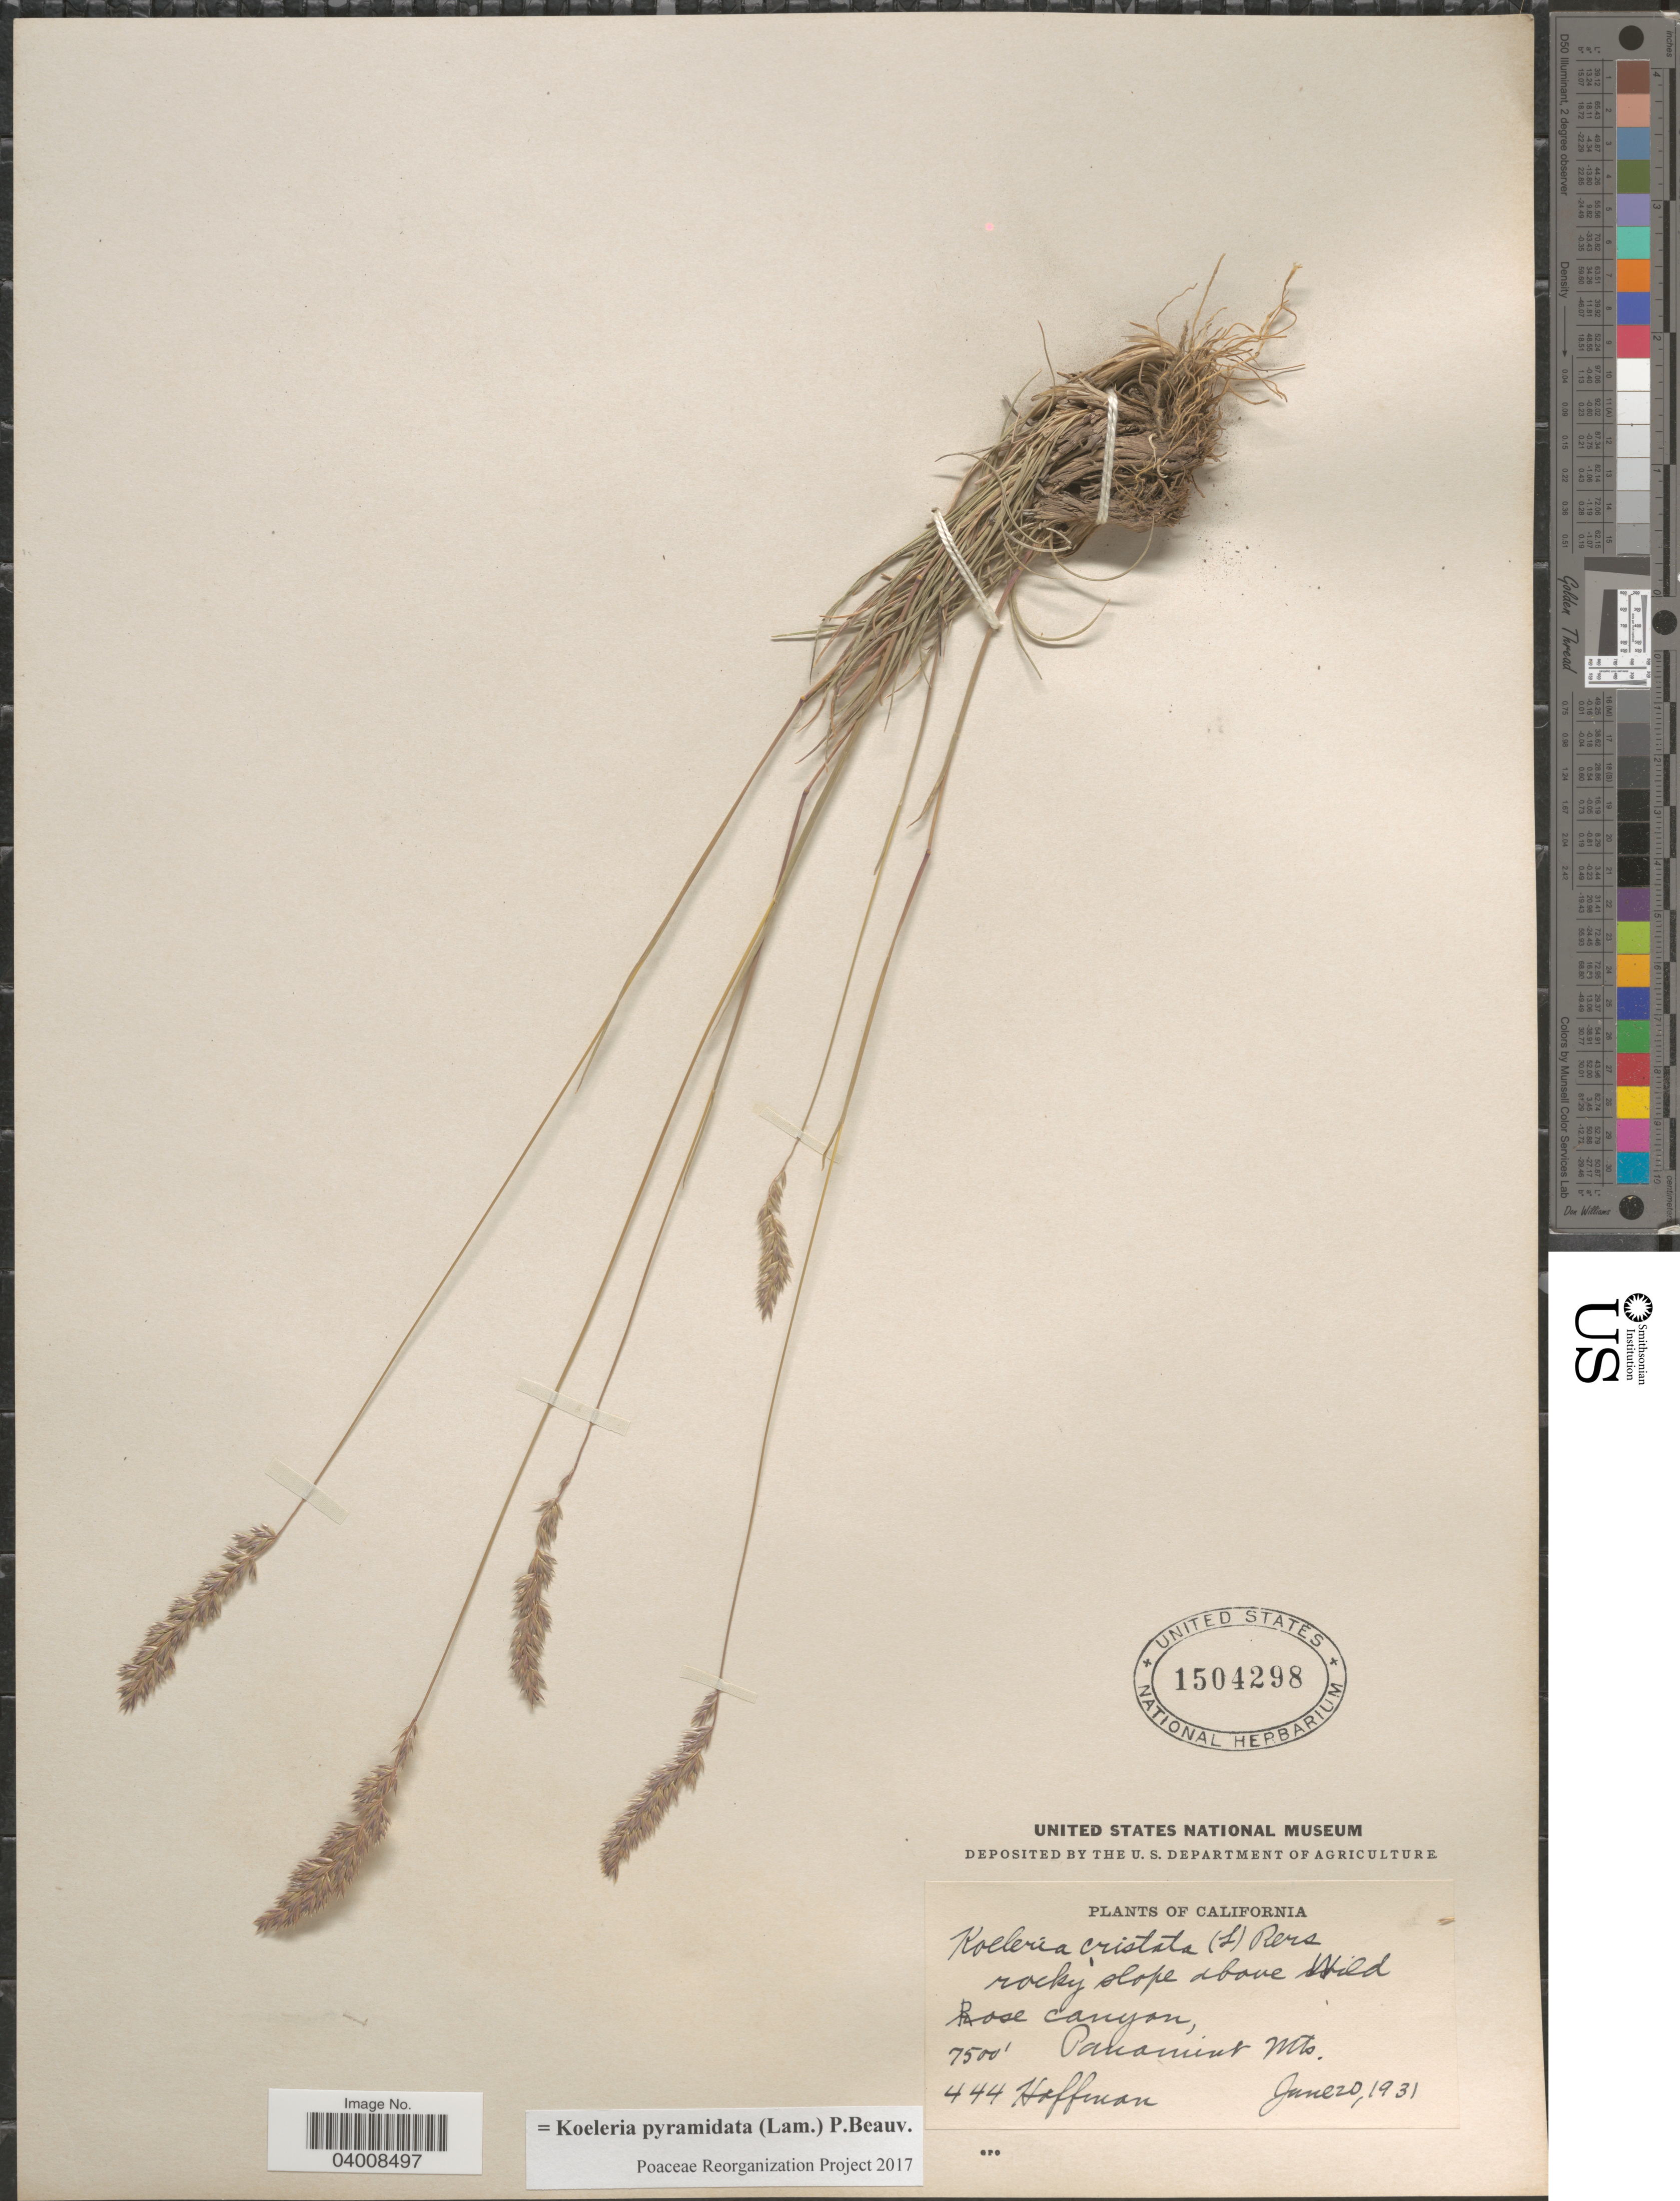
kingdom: Plantae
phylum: Tracheophyta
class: Liliopsida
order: Poales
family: Poaceae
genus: Koeleria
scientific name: Koeleria pyramidata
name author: (Lam.) P. Beauv.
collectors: -- Hoffman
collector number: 444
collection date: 1931-06-20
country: United States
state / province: California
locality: Rocky slope above Wild Rose canyon, Panamint Mts.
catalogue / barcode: US 1504298